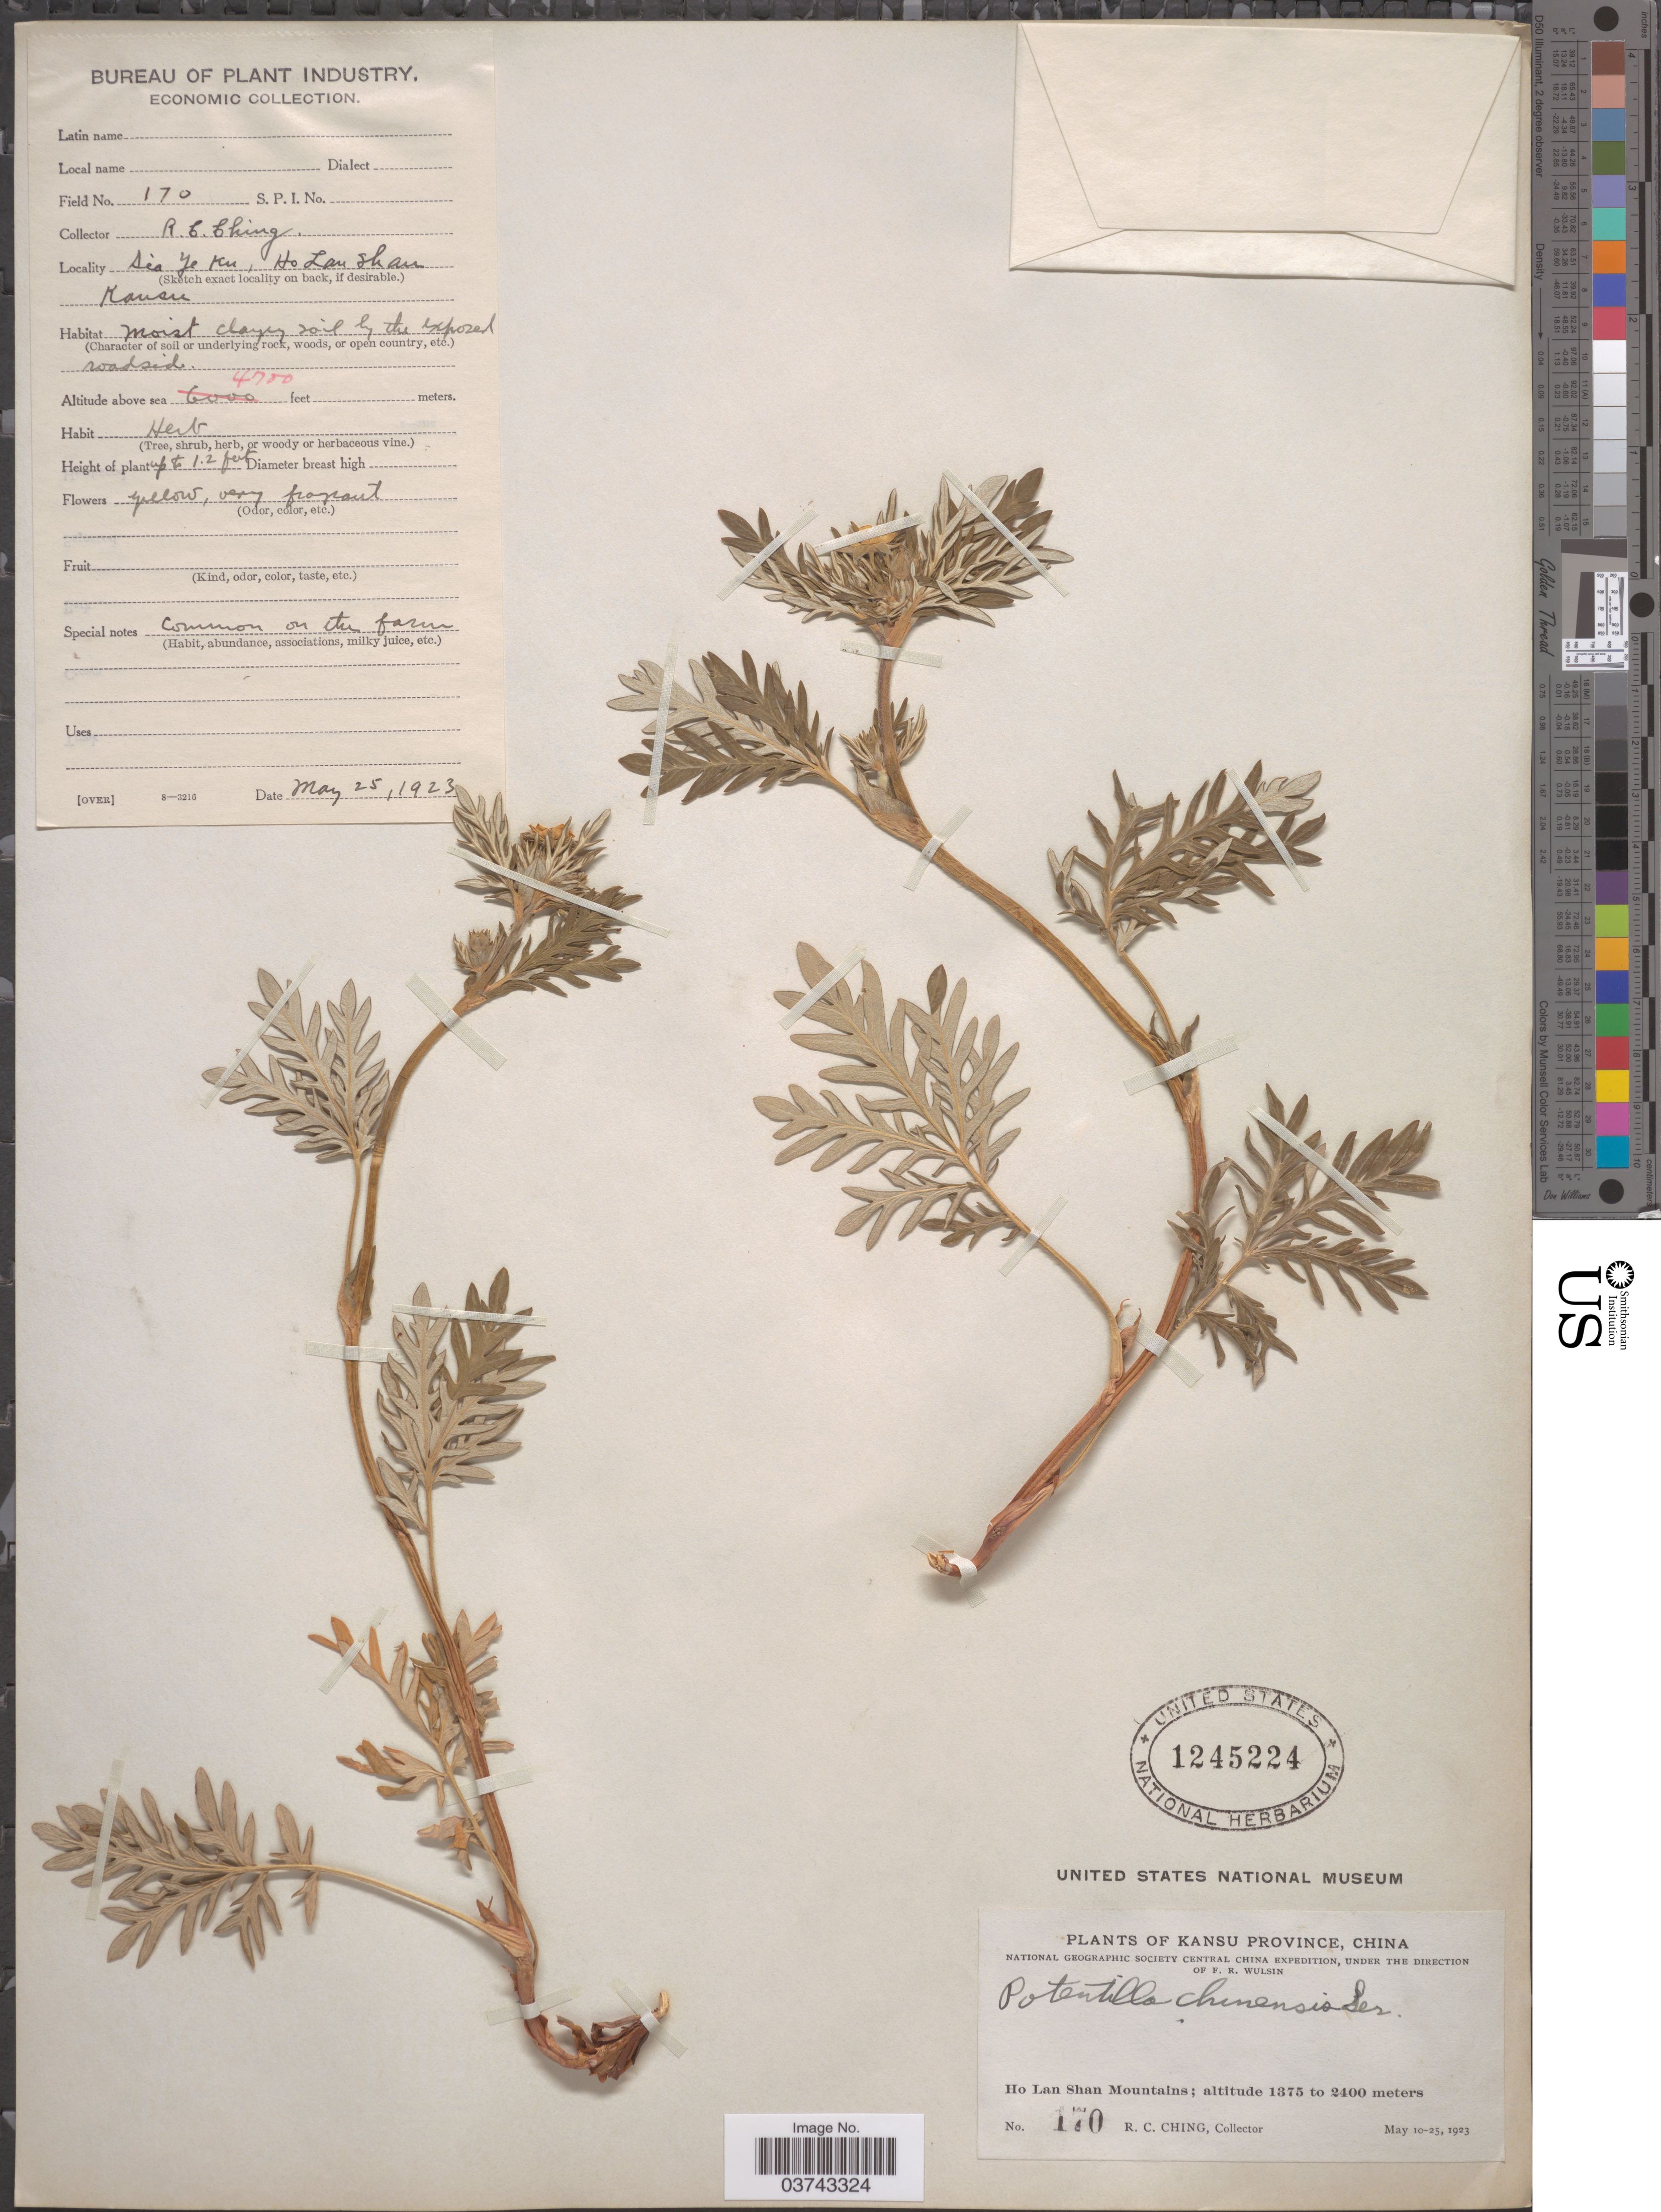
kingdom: Plantae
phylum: Tracheophyta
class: Magnoliopsida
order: Rosales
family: Rosaceae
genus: Potentilla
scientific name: Potentilla chinensis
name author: Ser.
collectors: R. C. Ching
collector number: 170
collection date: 1923-05-25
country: China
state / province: Gansu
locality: Kansu Province. Ho Lan Shan Mountains. Sia Ye Ku.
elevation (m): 1433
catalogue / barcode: US 1245224